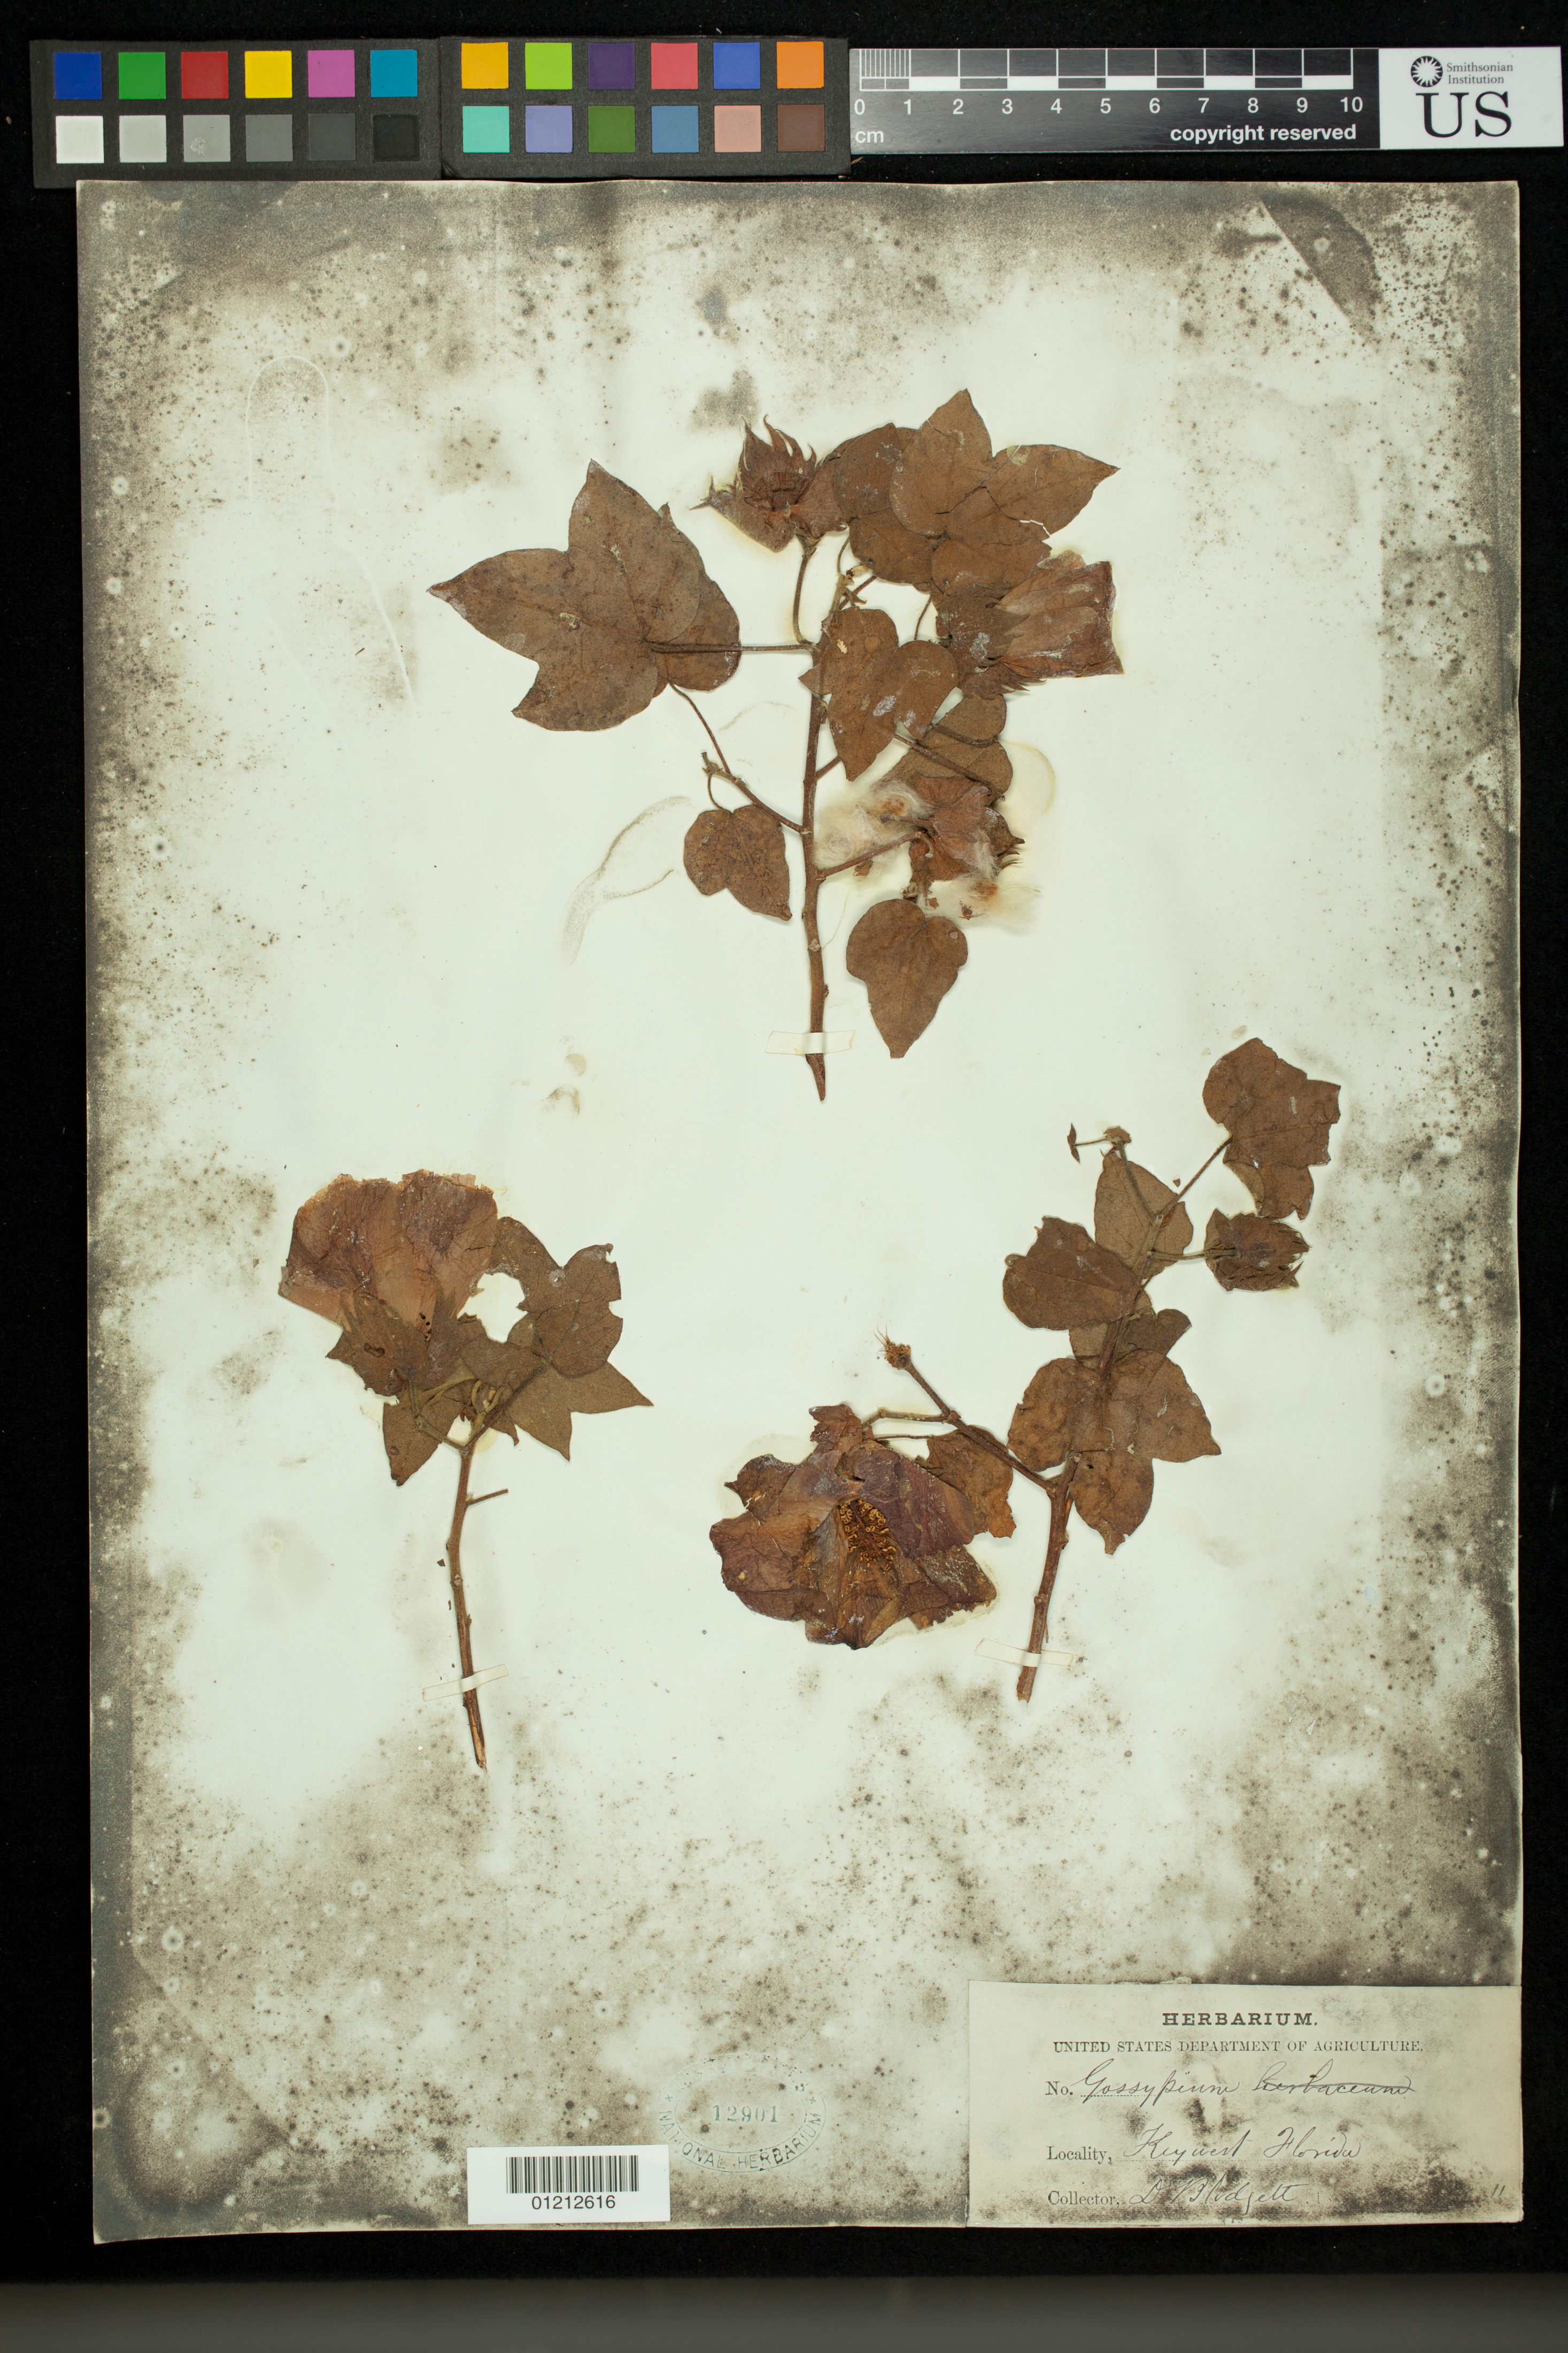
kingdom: Plantae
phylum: Tracheophyta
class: Magnoliopsida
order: Malvales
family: Malvaceae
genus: Gossypium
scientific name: Gossypium punctatum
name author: Schumach. & Thonn.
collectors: D. Blodgett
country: United States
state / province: Florida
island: Key West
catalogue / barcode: US 12901